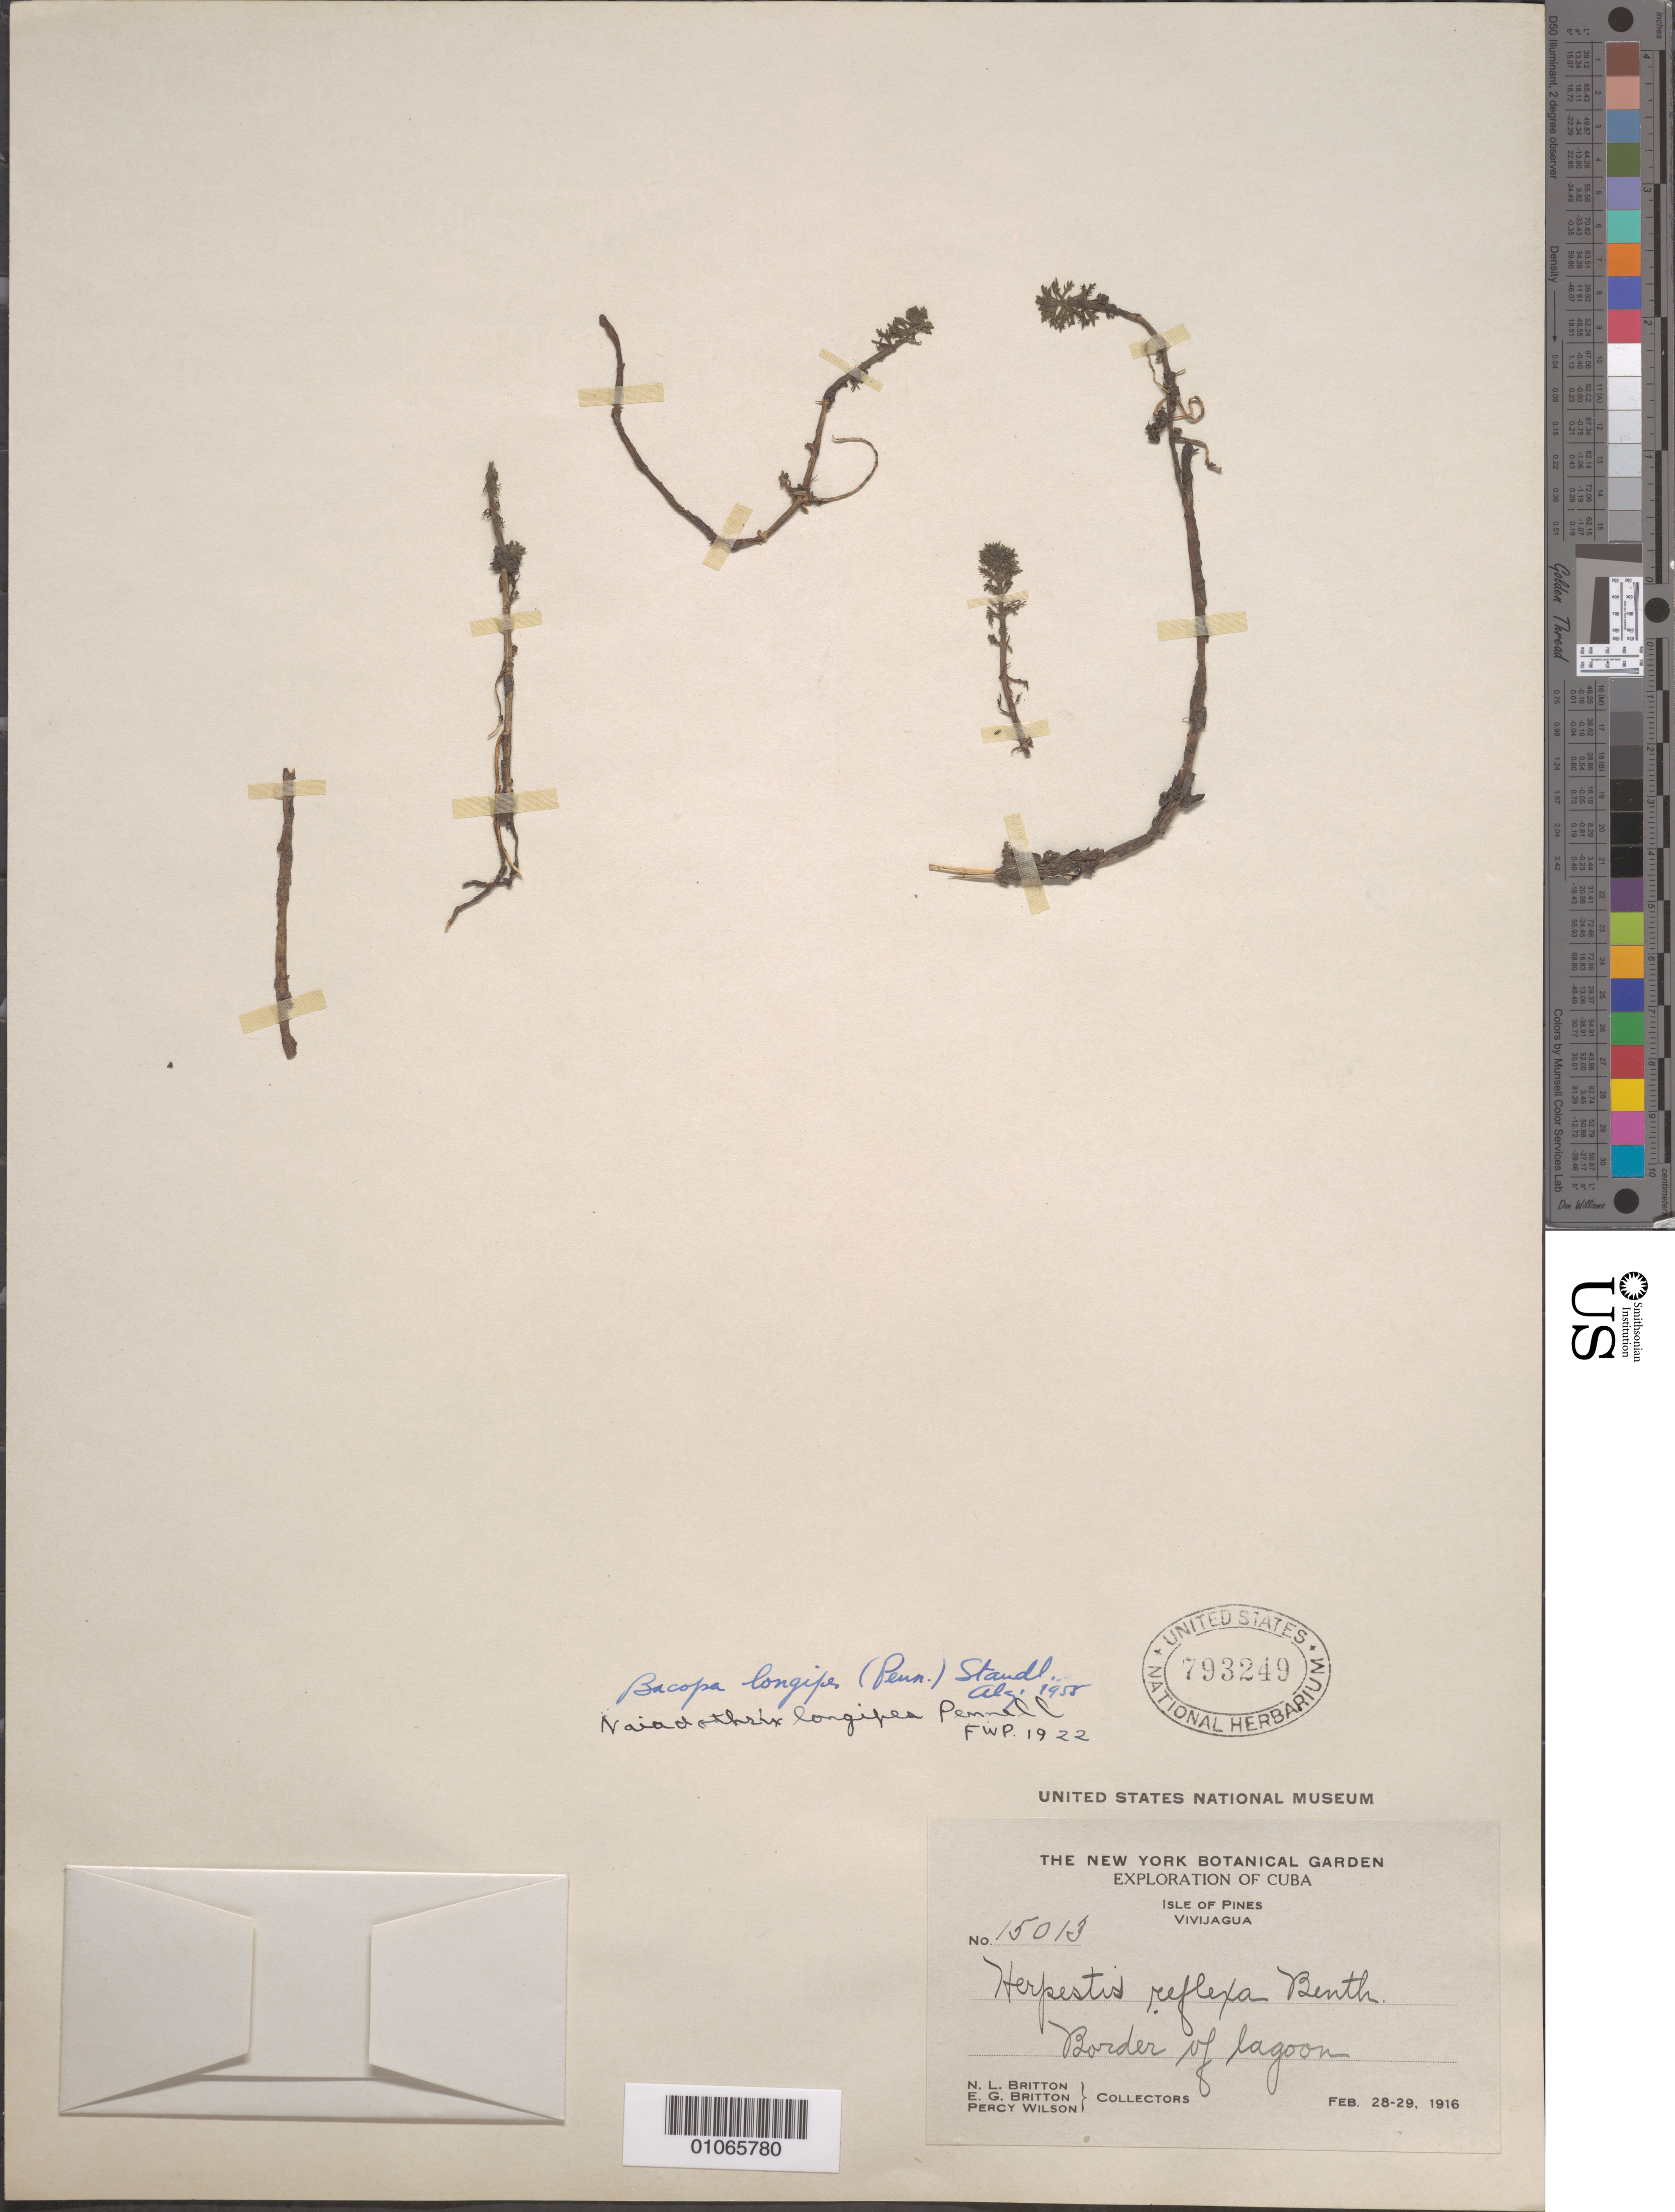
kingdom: Plantae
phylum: Tracheophyta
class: Magnoliopsida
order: Lamiales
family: Plantaginaceae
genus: Bacopa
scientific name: Bacopa longipes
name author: (Pennell) Standl.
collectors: N. Britton, E. G. Britton & P. Wilson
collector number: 15013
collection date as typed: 28 Feb 1916 to 29 Feb 1916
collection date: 1916-02-28/1916-02-29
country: Cuba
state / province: Isla de La Juventud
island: Isla de la Juventud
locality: Border of lagoon Vivijagua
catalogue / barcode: US 793249